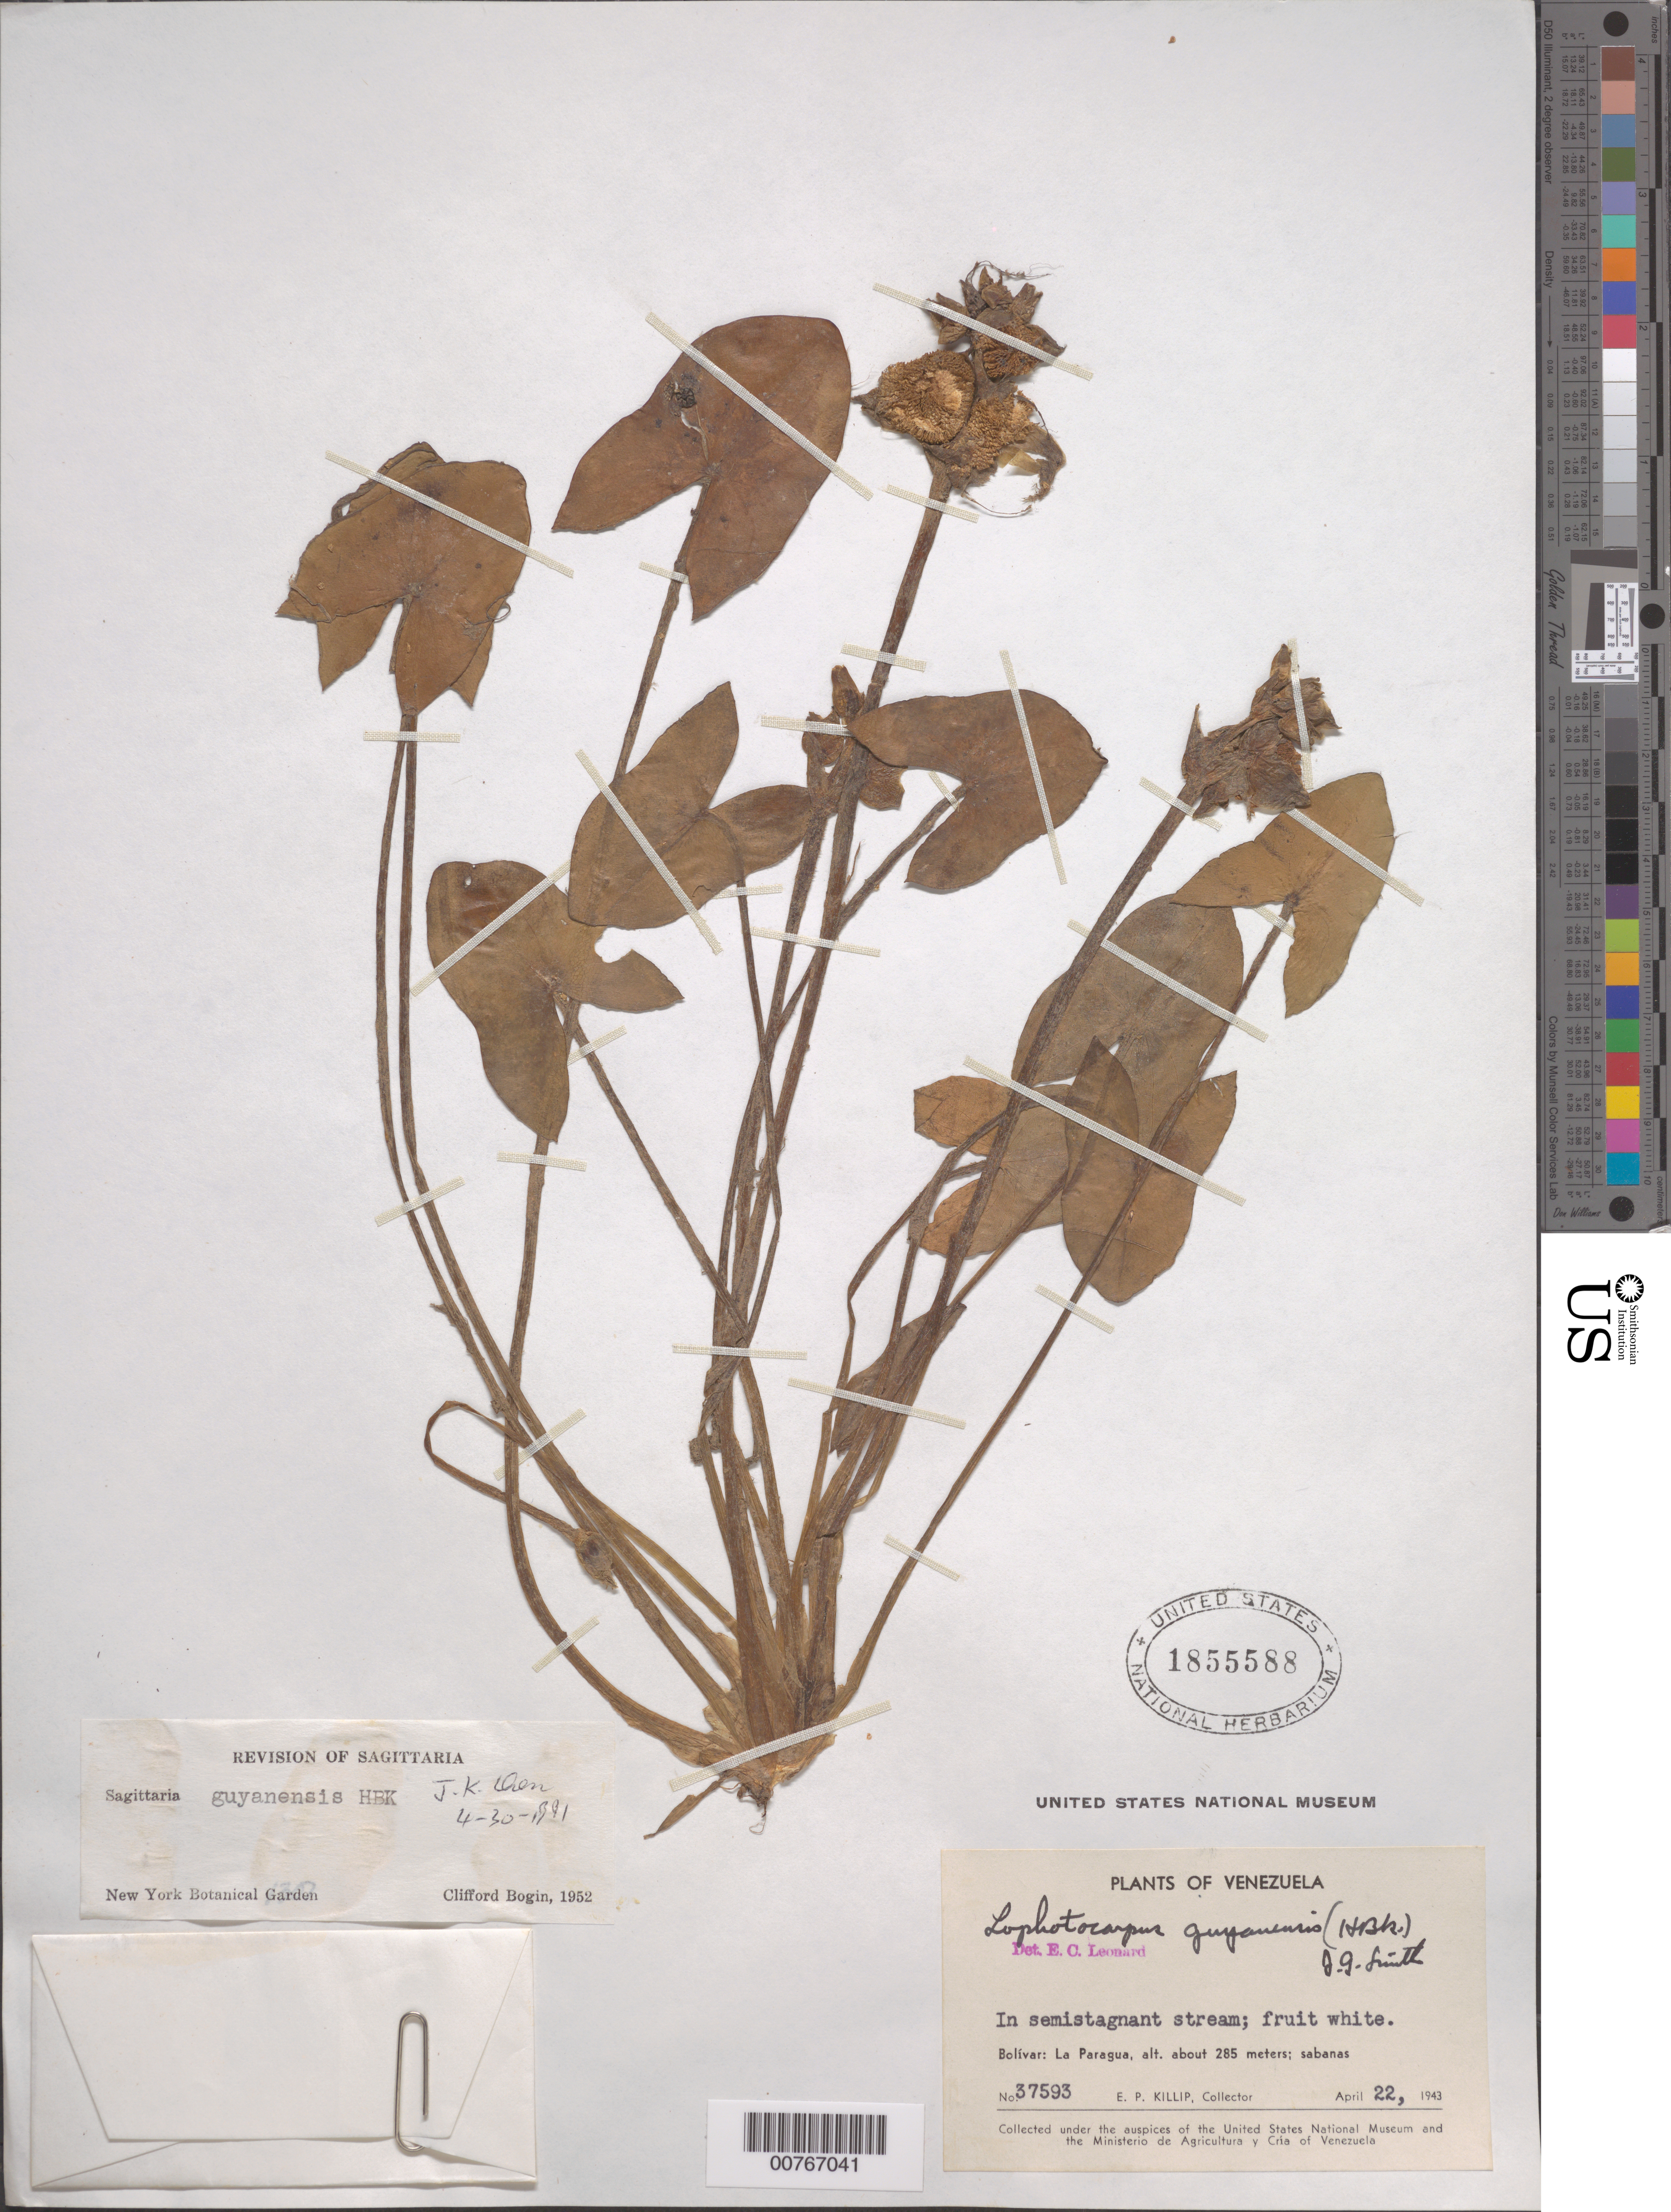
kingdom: Plantae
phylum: Tracheophyta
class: Liliopsida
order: Alismatales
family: Alismataceae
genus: Echinodorus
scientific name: Echinodorus guianensis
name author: (Kunth) Griseb.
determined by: Chen, J. K.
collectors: E. P. Killip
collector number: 37593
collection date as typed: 22-Apr-43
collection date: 1943-04-22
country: Venezuela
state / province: Bolívar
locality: La Paragua, along Río Paragua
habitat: Savanna; in semistagnant stream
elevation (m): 285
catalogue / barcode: US 1855588